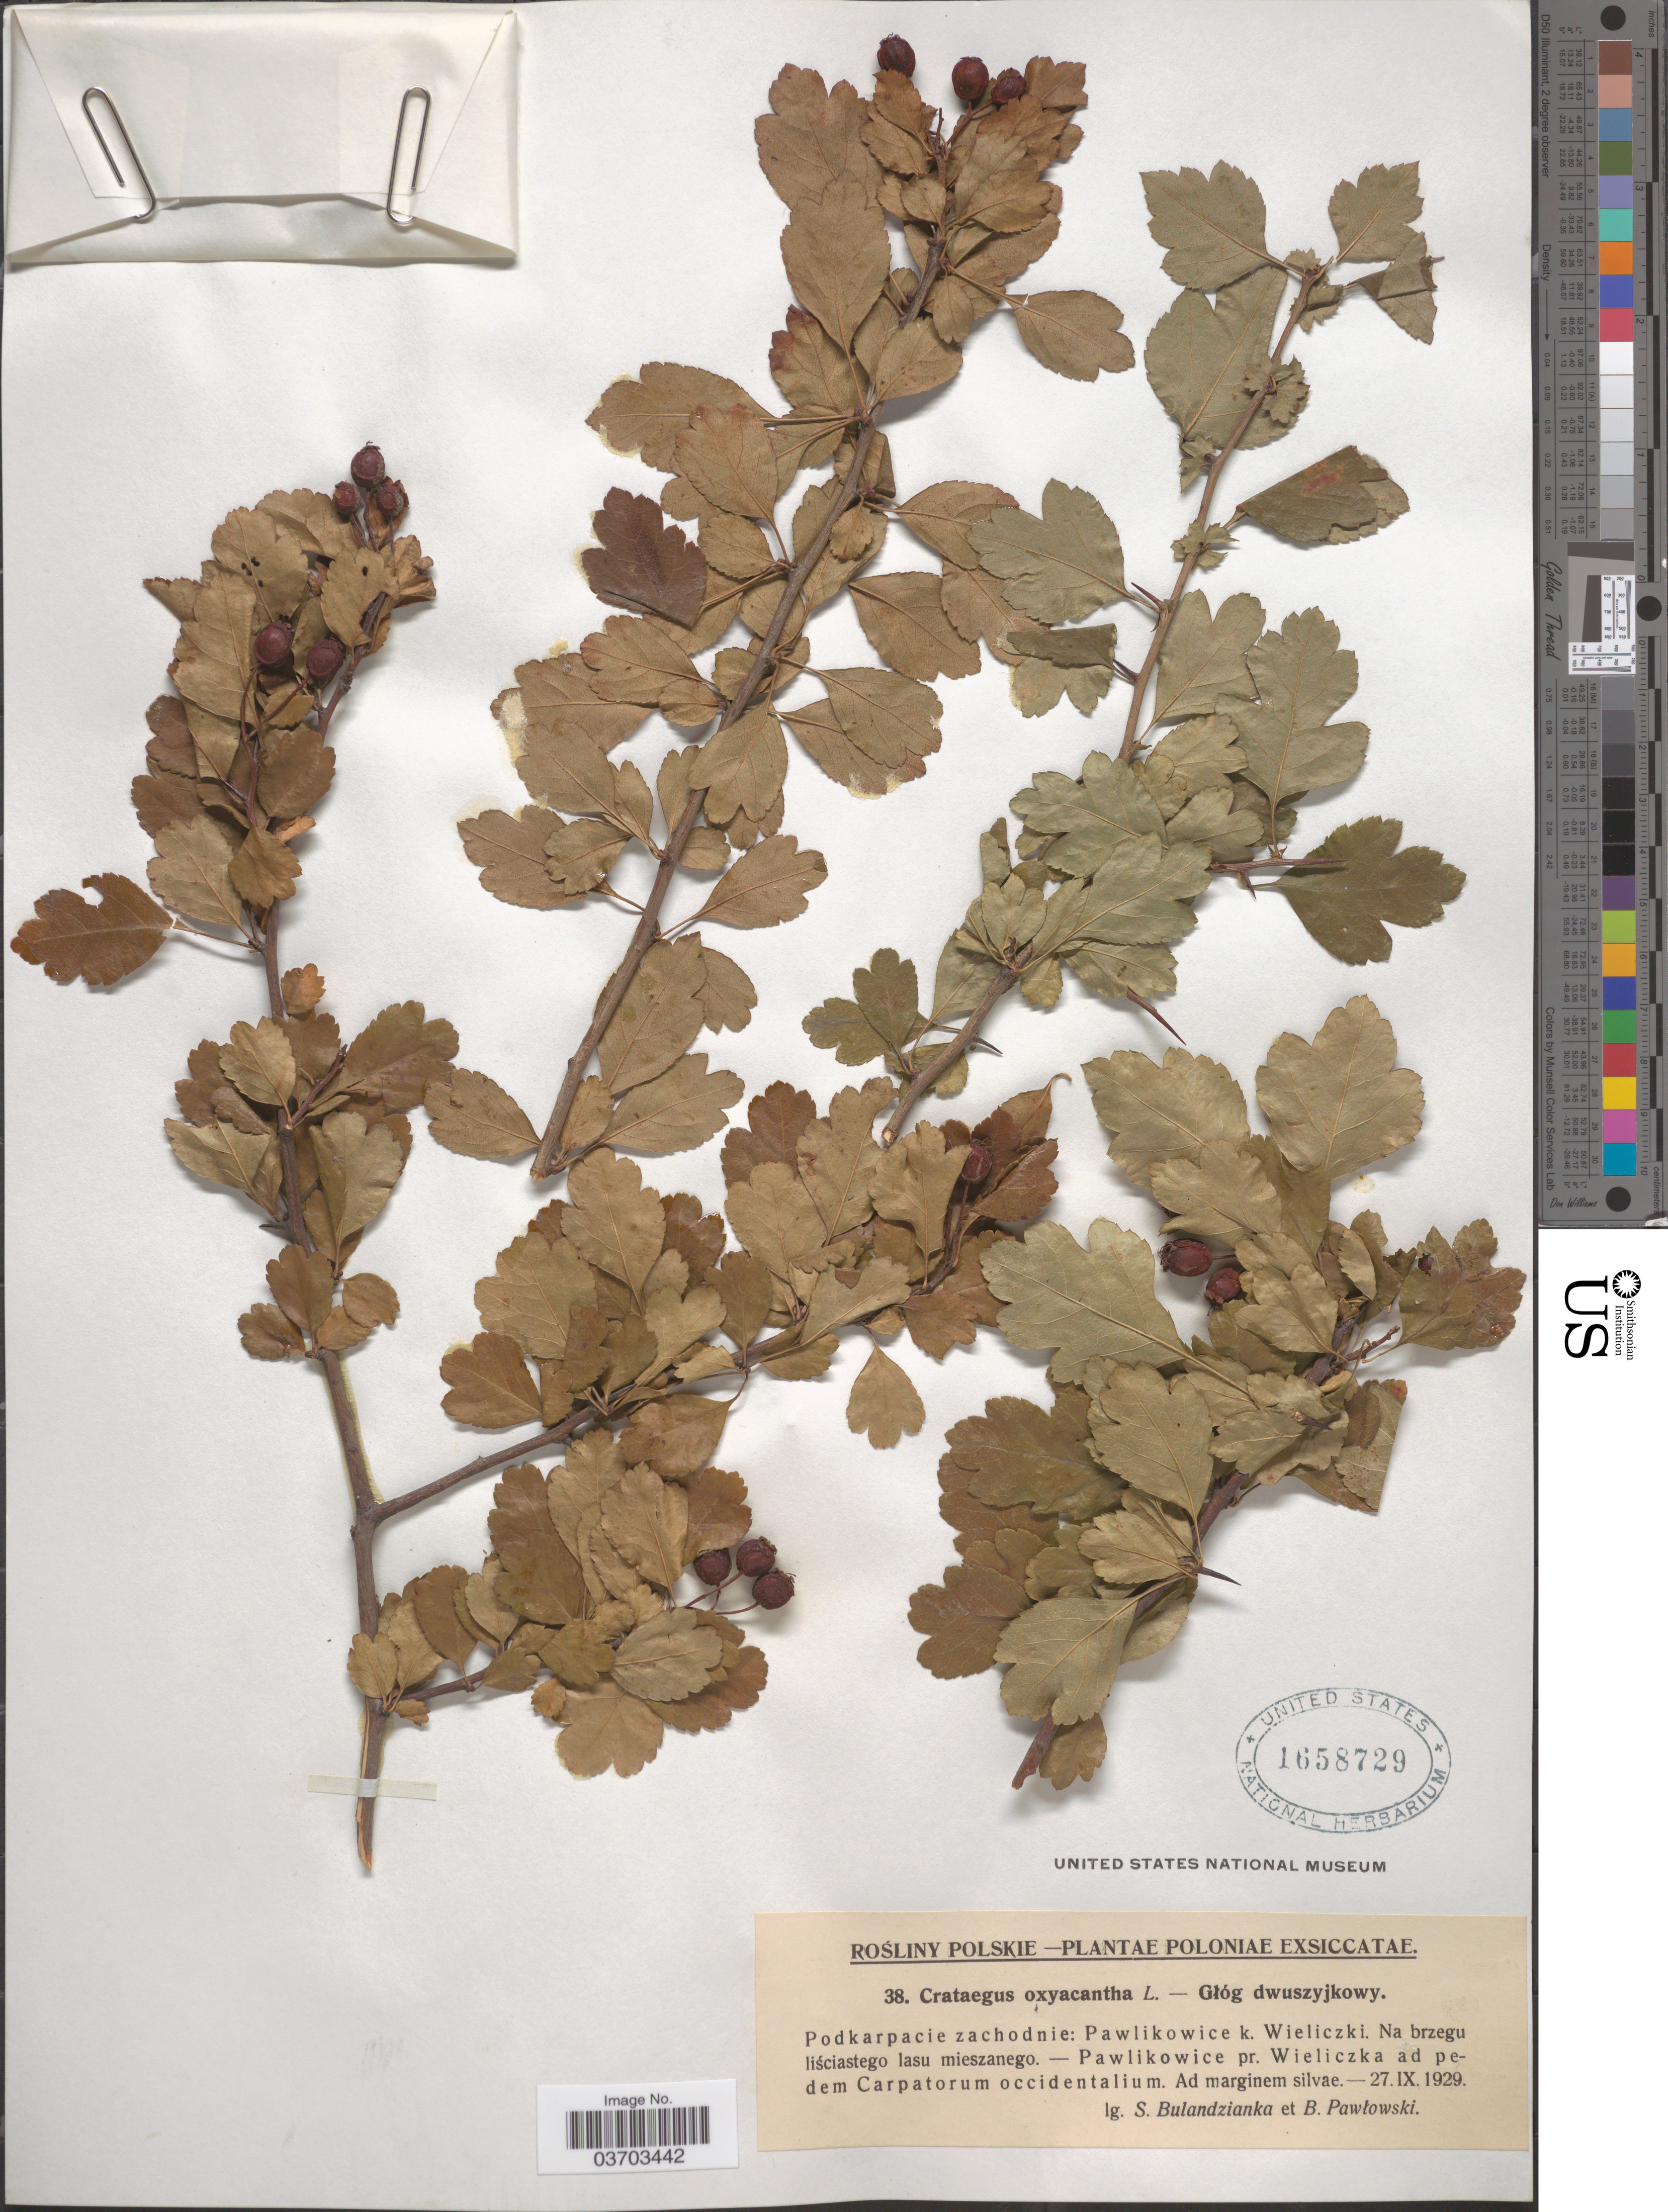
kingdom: Plantae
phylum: Tracheophyta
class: Magnoliopsida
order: Rosales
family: Rosaceae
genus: Crataegus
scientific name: Crataegus rhipidophylla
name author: Gand.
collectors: S. Bulandzianka & B. Pawlowski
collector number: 38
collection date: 1929-09-27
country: Poland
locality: Pawlikowice pr. Wieliczka ad pedem Carpatorum occidentalium. Ad marginem silvae.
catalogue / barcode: US 1658729